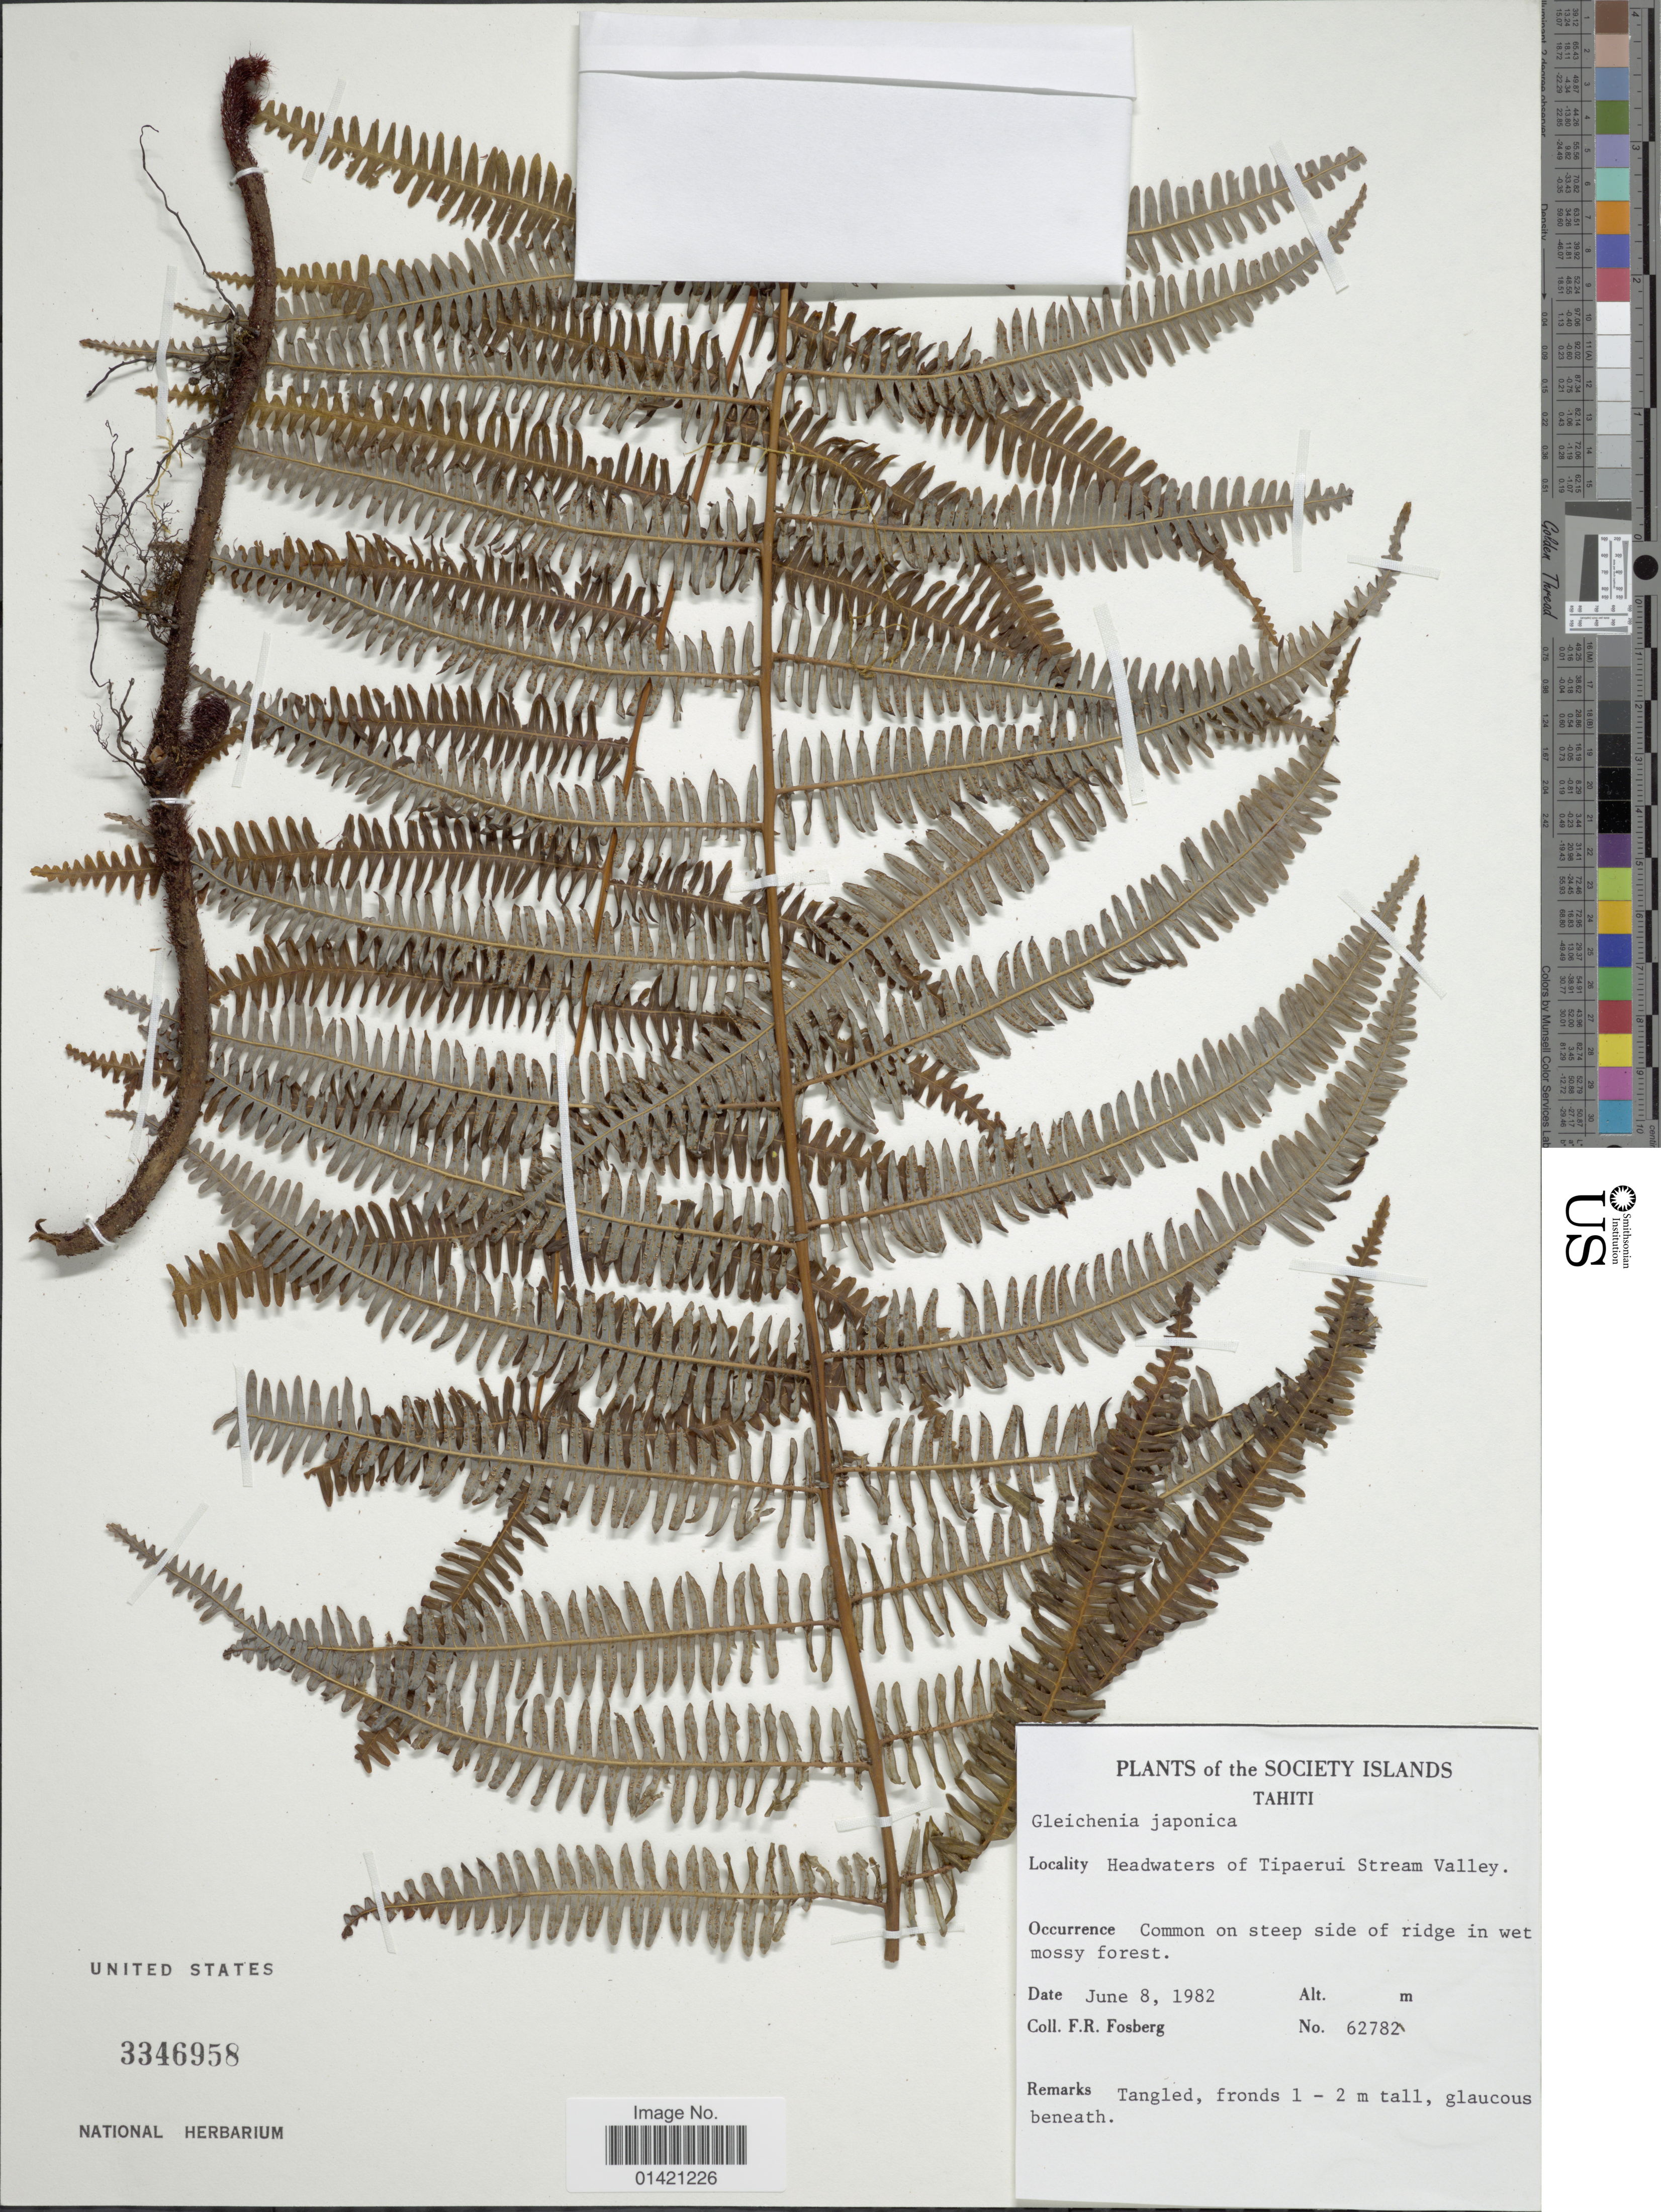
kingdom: Plantae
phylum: Tracheophyta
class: Polypodiopsida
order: Gleicheniales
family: Gleicheniaceae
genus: Diplopterygium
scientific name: Diplopterygium glaucum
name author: (Thunb. ex Houtt.) Nakai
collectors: F. R. Fosberg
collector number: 62782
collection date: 1982-06-08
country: French Polynesia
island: Tahiti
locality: Society Islands. Tahiti. Headwaters of Tioaerui Stream Valley.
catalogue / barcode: US 3346958